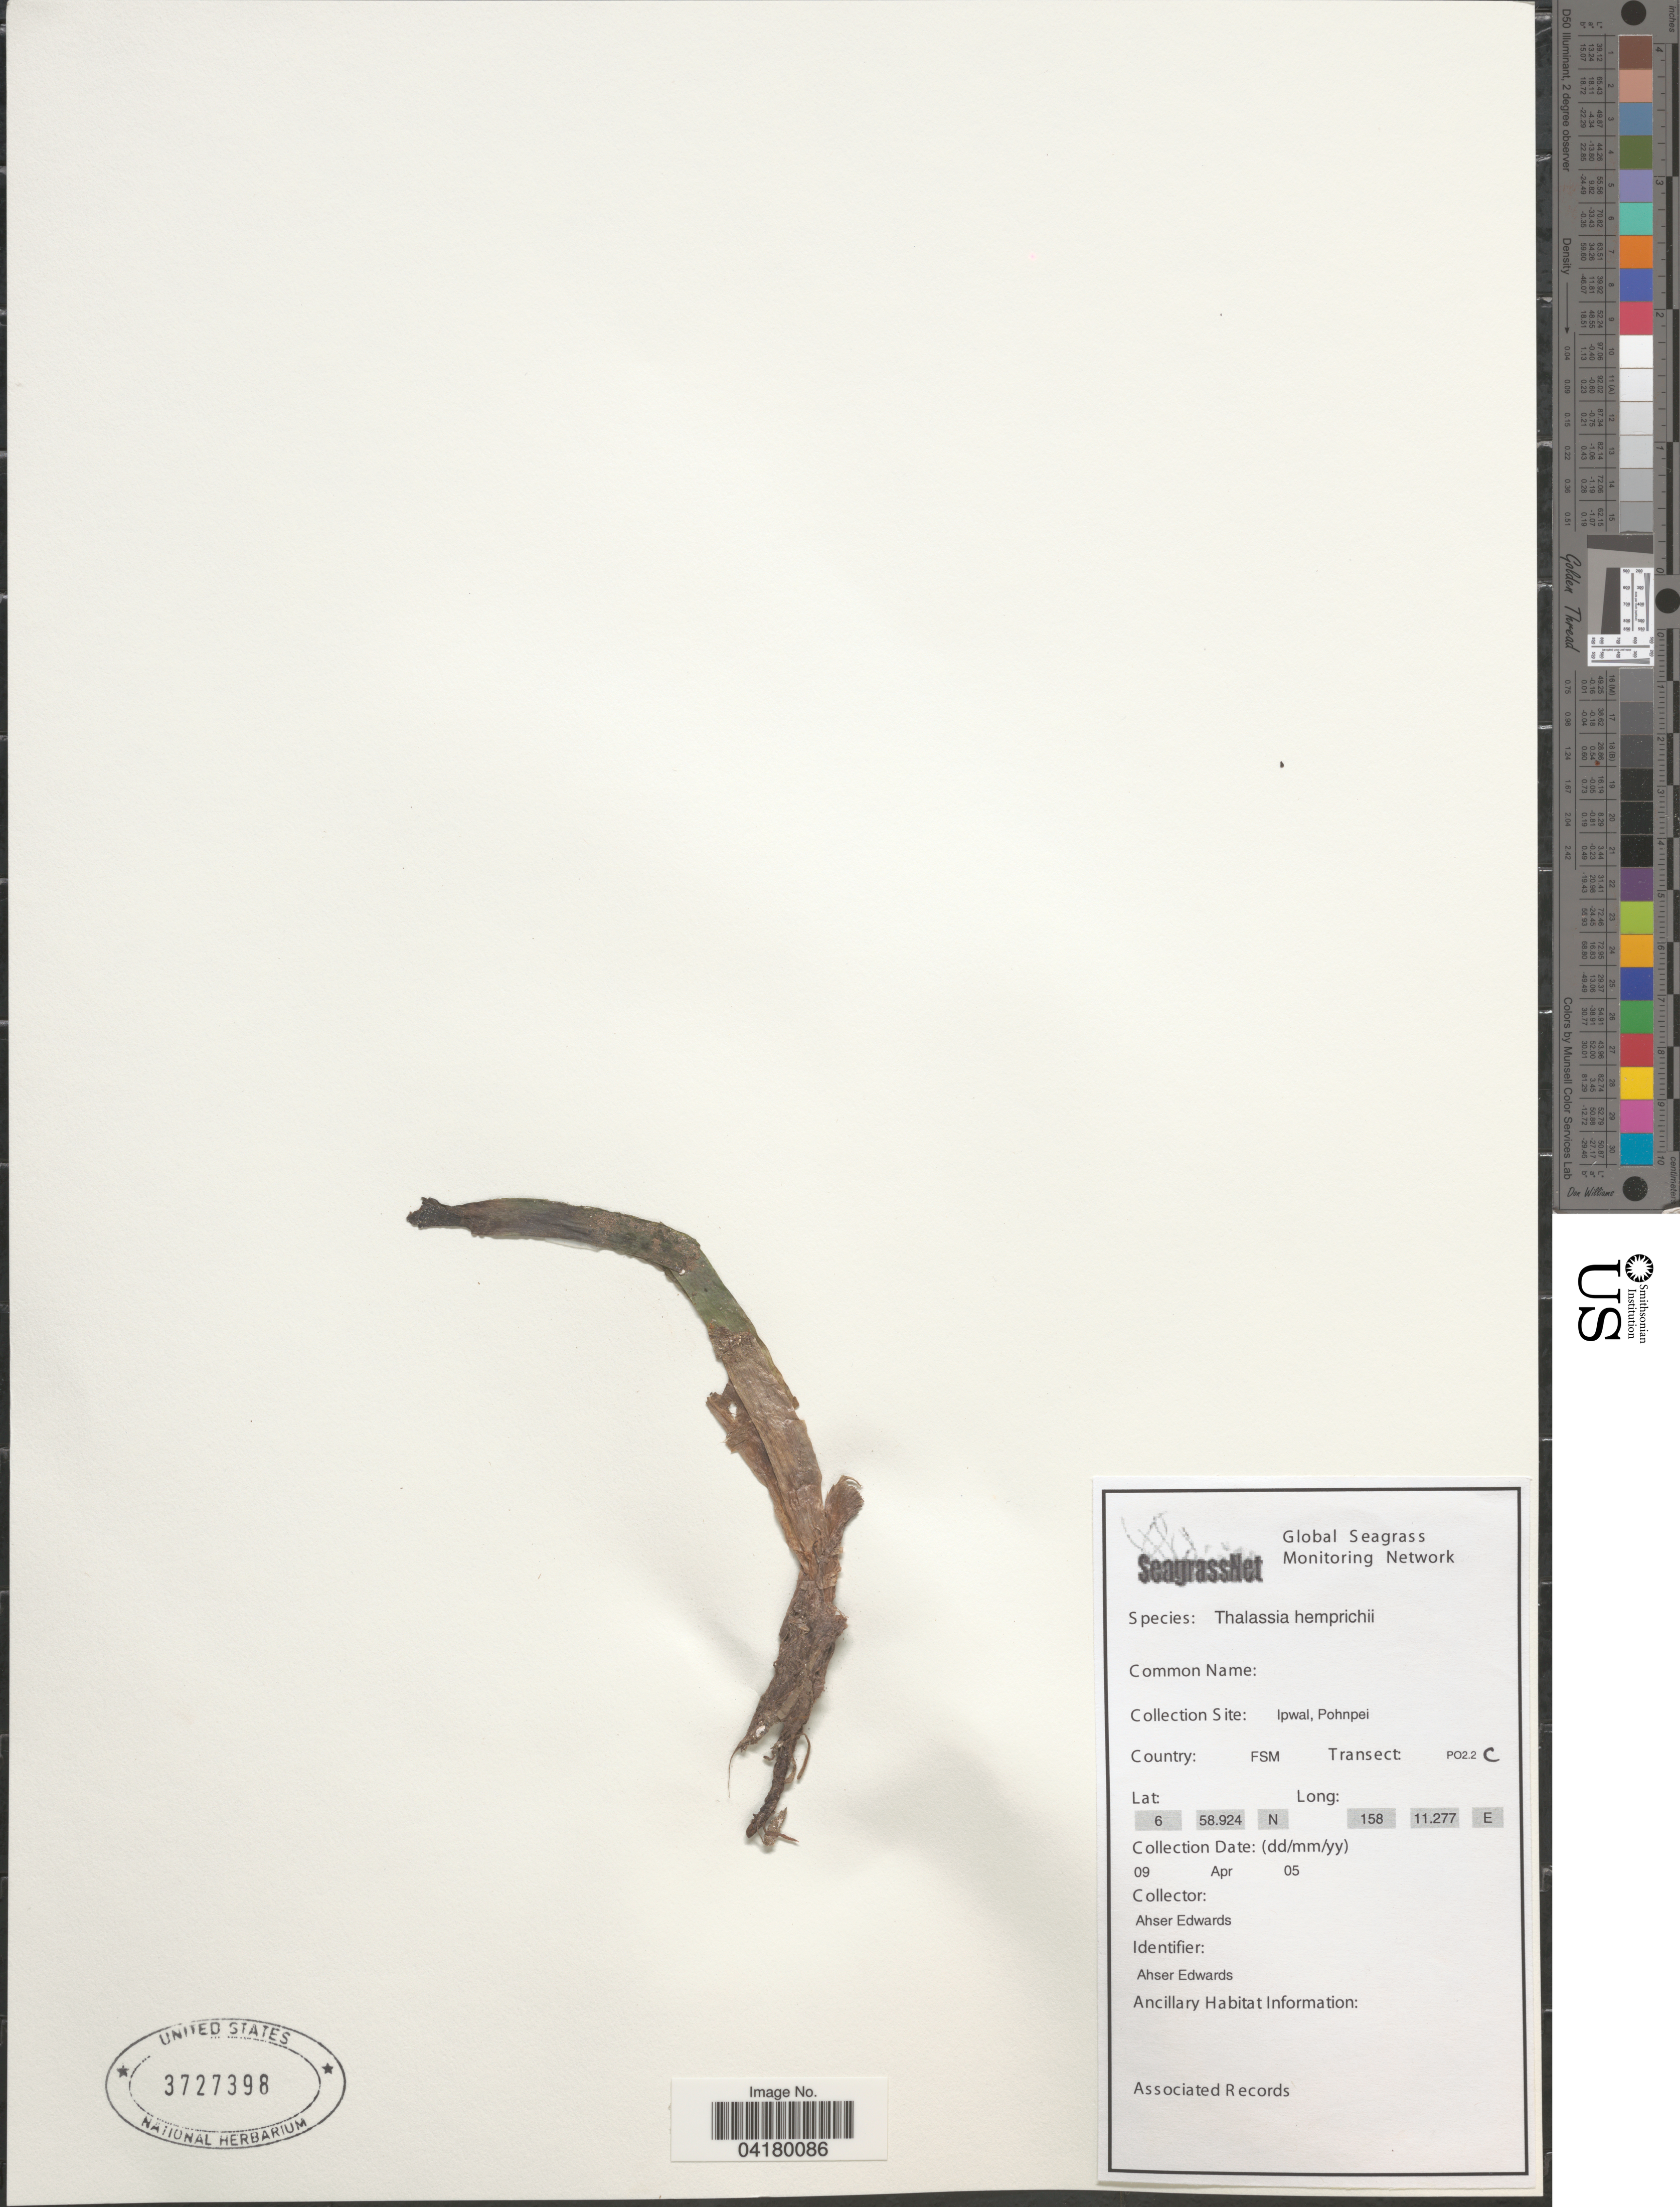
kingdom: Plantae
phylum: Tracheophyta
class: Liliopsida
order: Alismatales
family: Hydrocharitaceae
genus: Thalassia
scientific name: Thalassia hemprichii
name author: Asch.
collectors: A. Edwards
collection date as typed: Transcribed d/m/y: 9/4/5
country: Micronesia, Federated States of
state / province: Pohnpei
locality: Collection Site: Ipwal. Country: FSM. Transect: PO2.2C.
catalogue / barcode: US 3727398